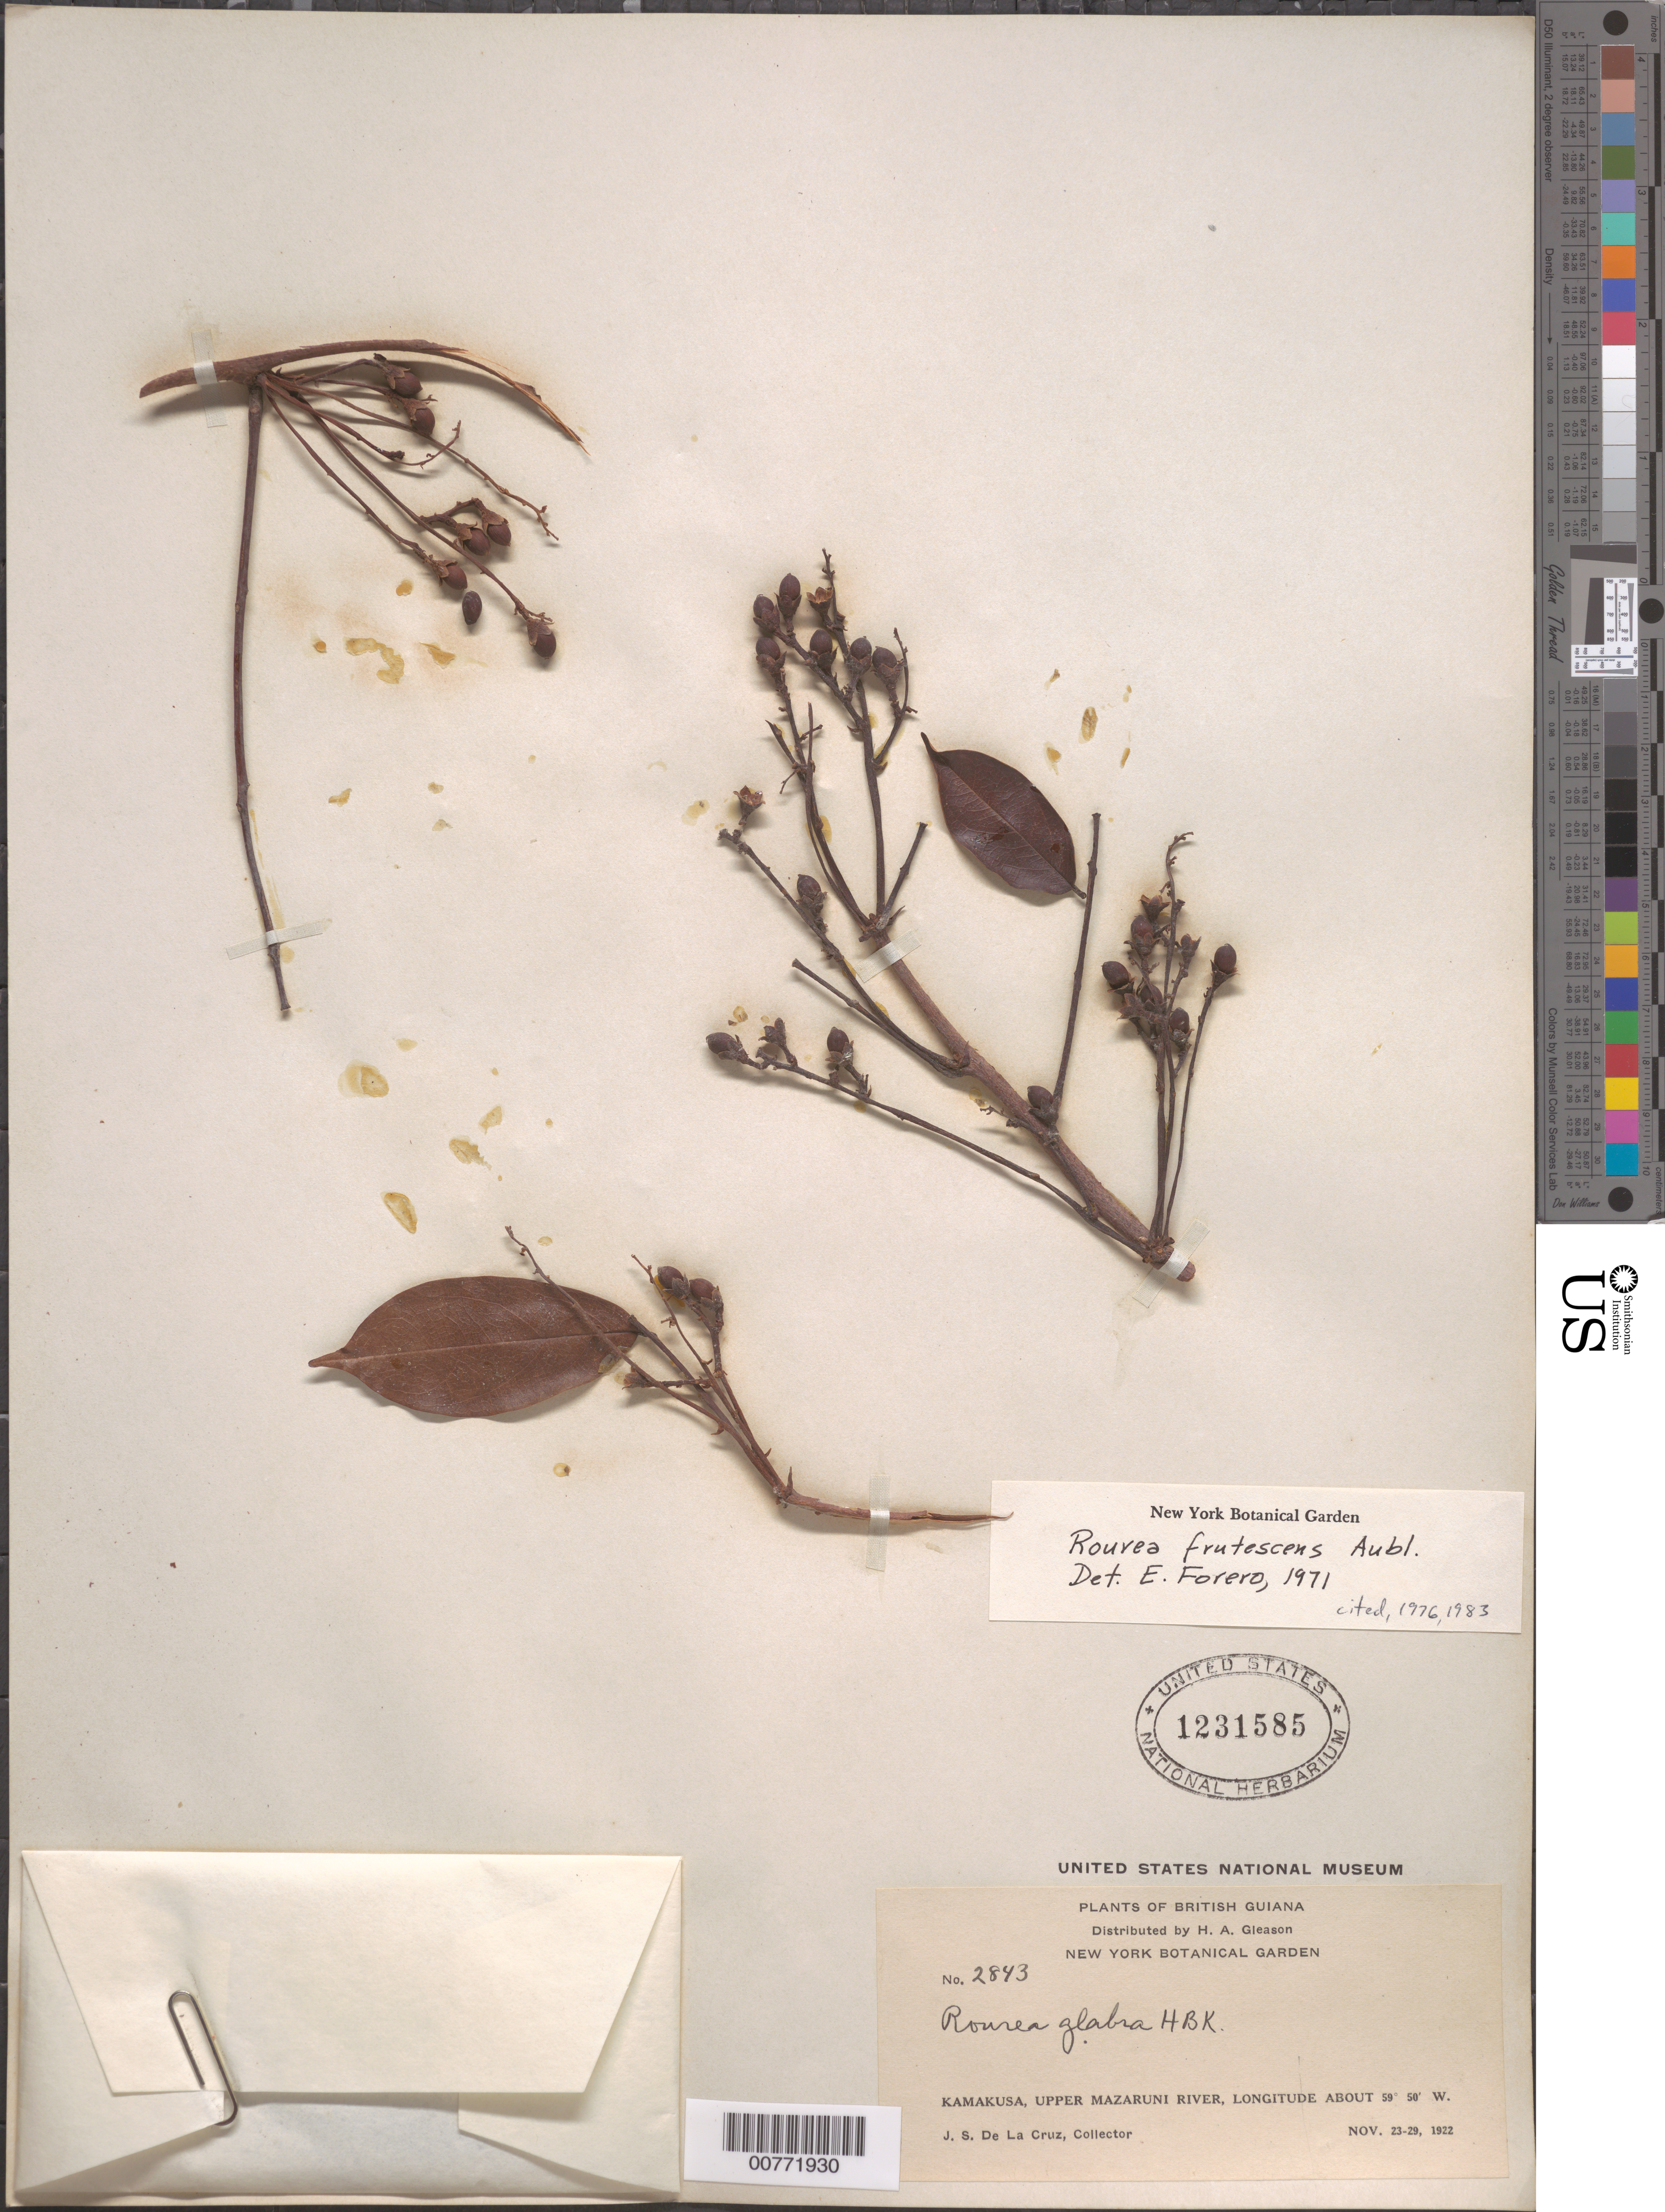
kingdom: Plantae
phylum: Tracheophyta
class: Magnoliopsida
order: Oxalidales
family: Connaraceae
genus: Rourea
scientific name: Rourea frutescens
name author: Aubl.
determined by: Forero, E.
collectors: J. S. de la Cruz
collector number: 2843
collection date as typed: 23-Nov-22 to 29-Nov-22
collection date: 1922-11-23/1922-11-29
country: Guyana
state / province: Cuyuni-Mazaruni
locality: Kamakusa, Upper Mazaruni R.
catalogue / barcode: US 1231585